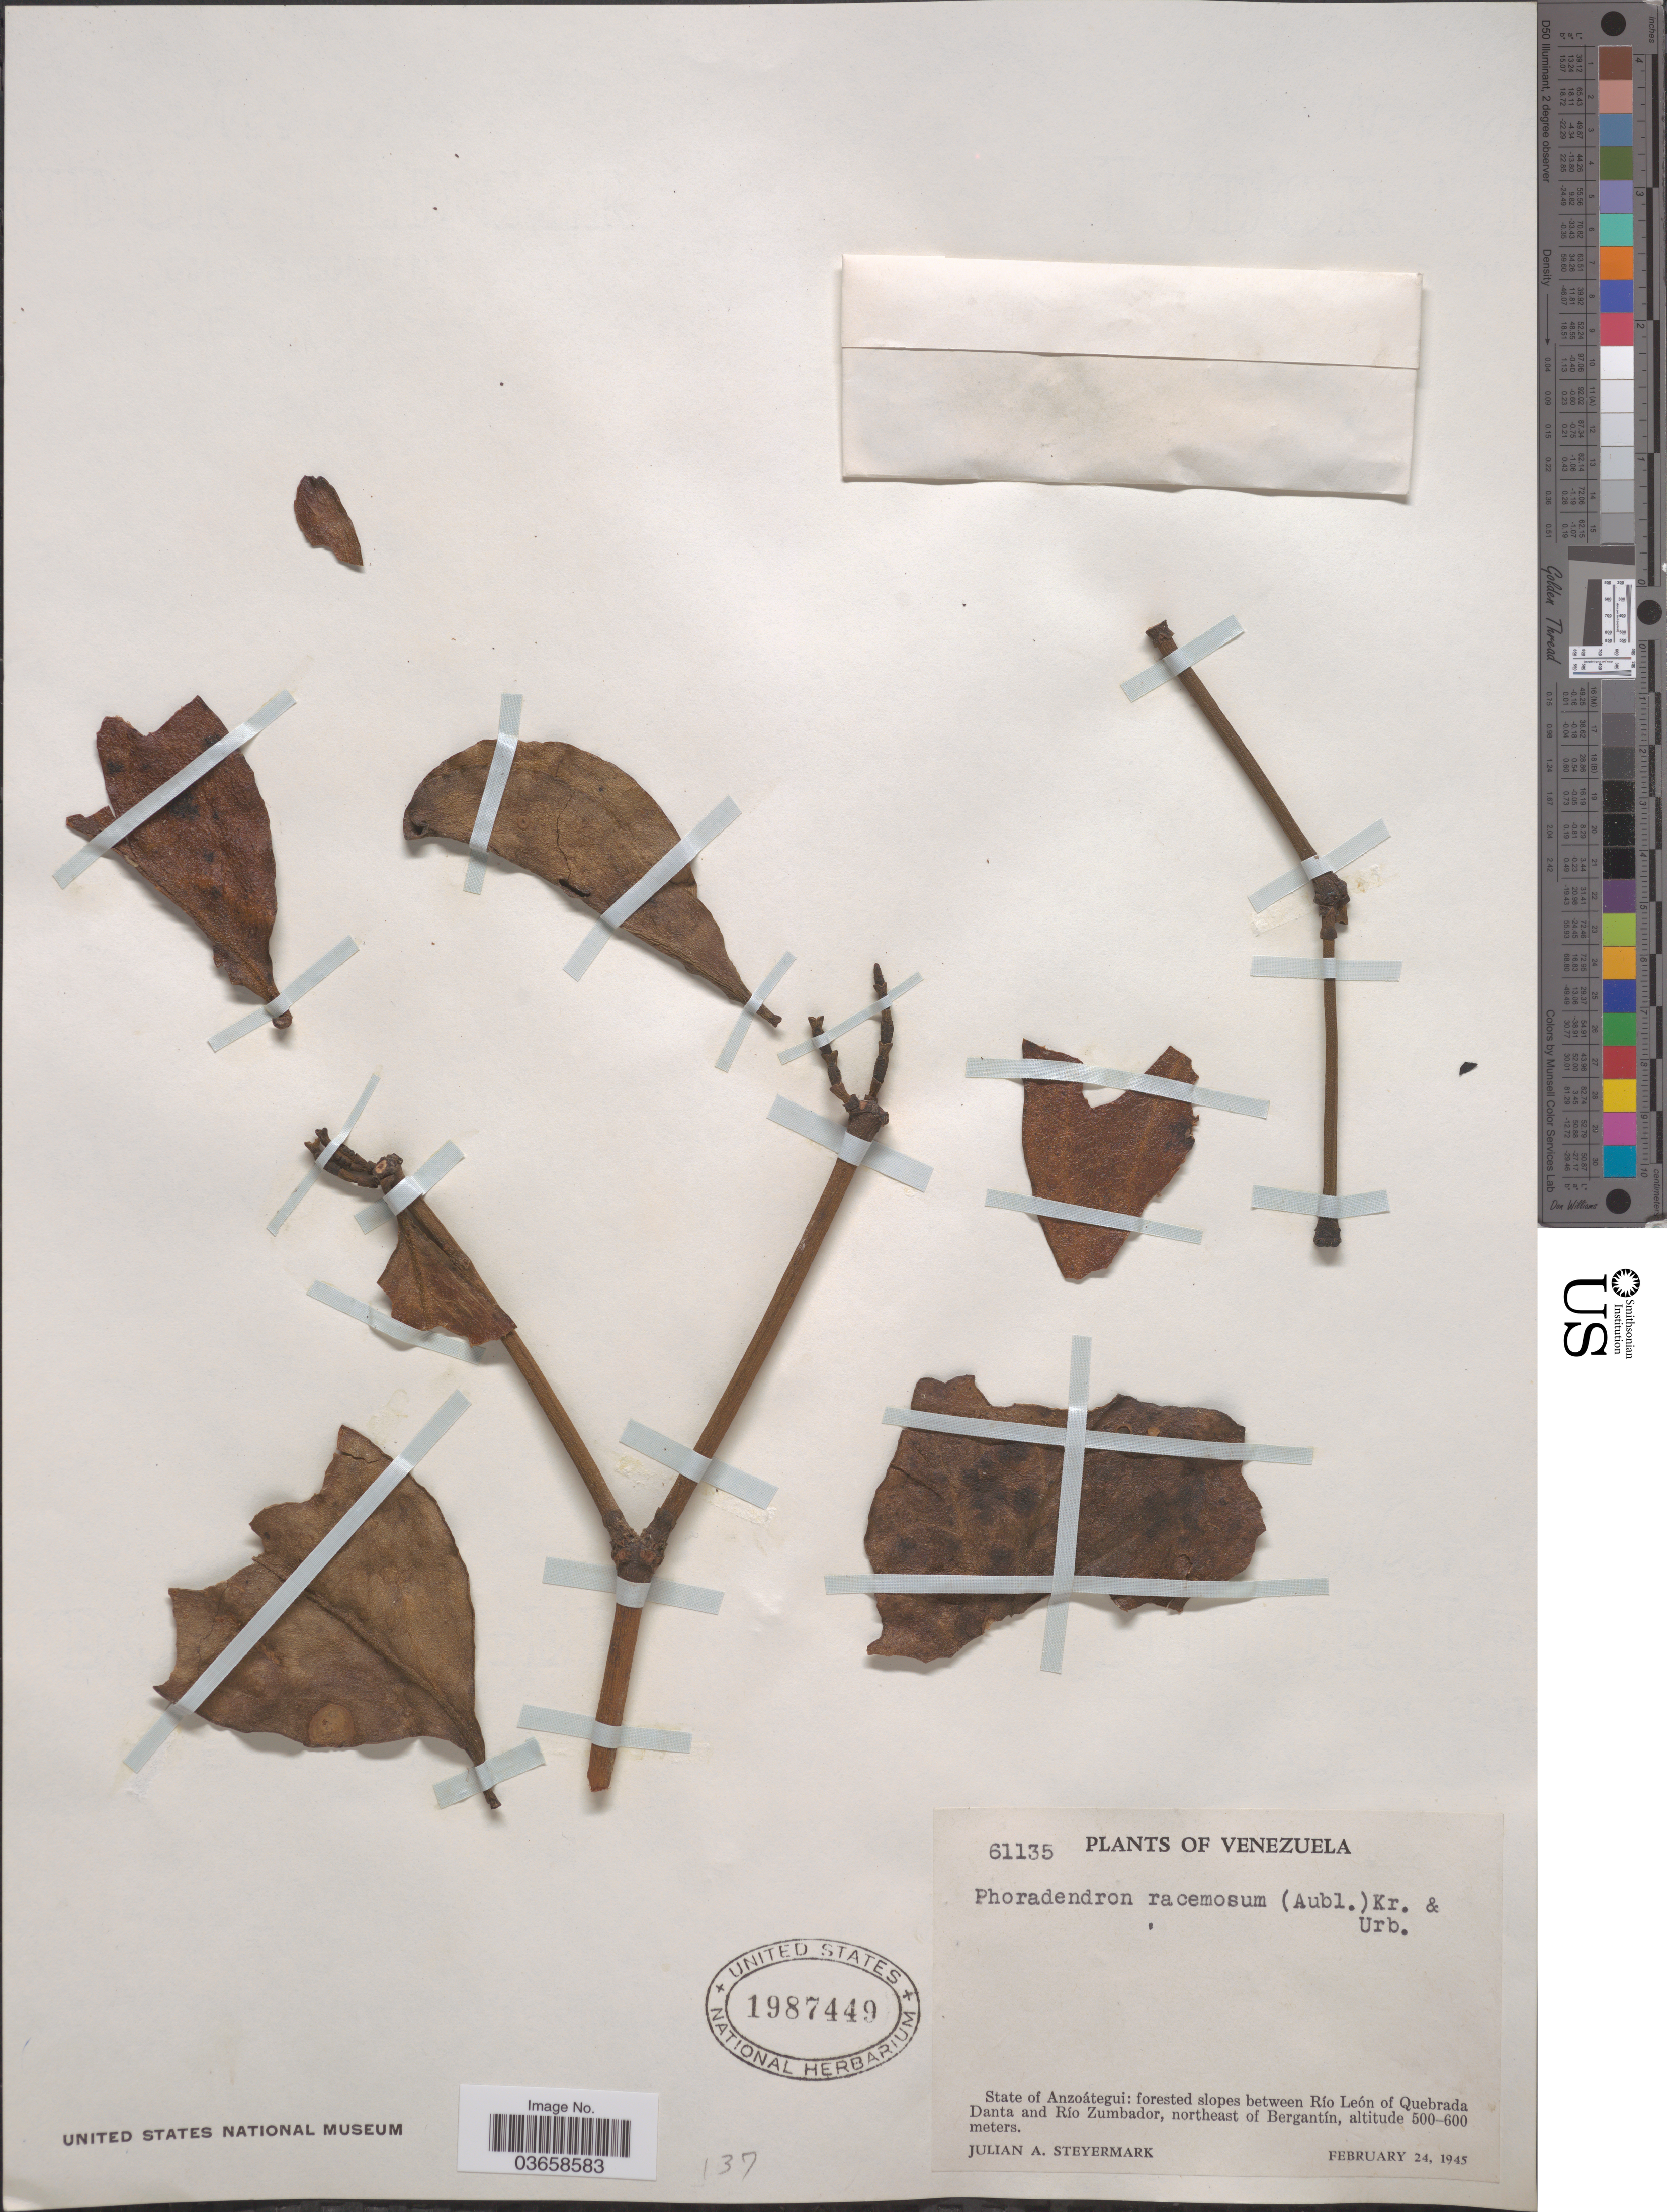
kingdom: Plantae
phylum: Tracheophyta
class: Magnoliopsida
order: Santalales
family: Viscaceae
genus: Phoradendron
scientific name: Phoradendron racemosum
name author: (Aubl.) Krug & Urb.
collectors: J. Steyermark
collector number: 61135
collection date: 1945-02-24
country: Venezuela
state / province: Anzoategui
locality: Forested slopes between Río León of Quebrada Danta and Río Zumbador, northeast of Bergantín.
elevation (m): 500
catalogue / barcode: US 1987449